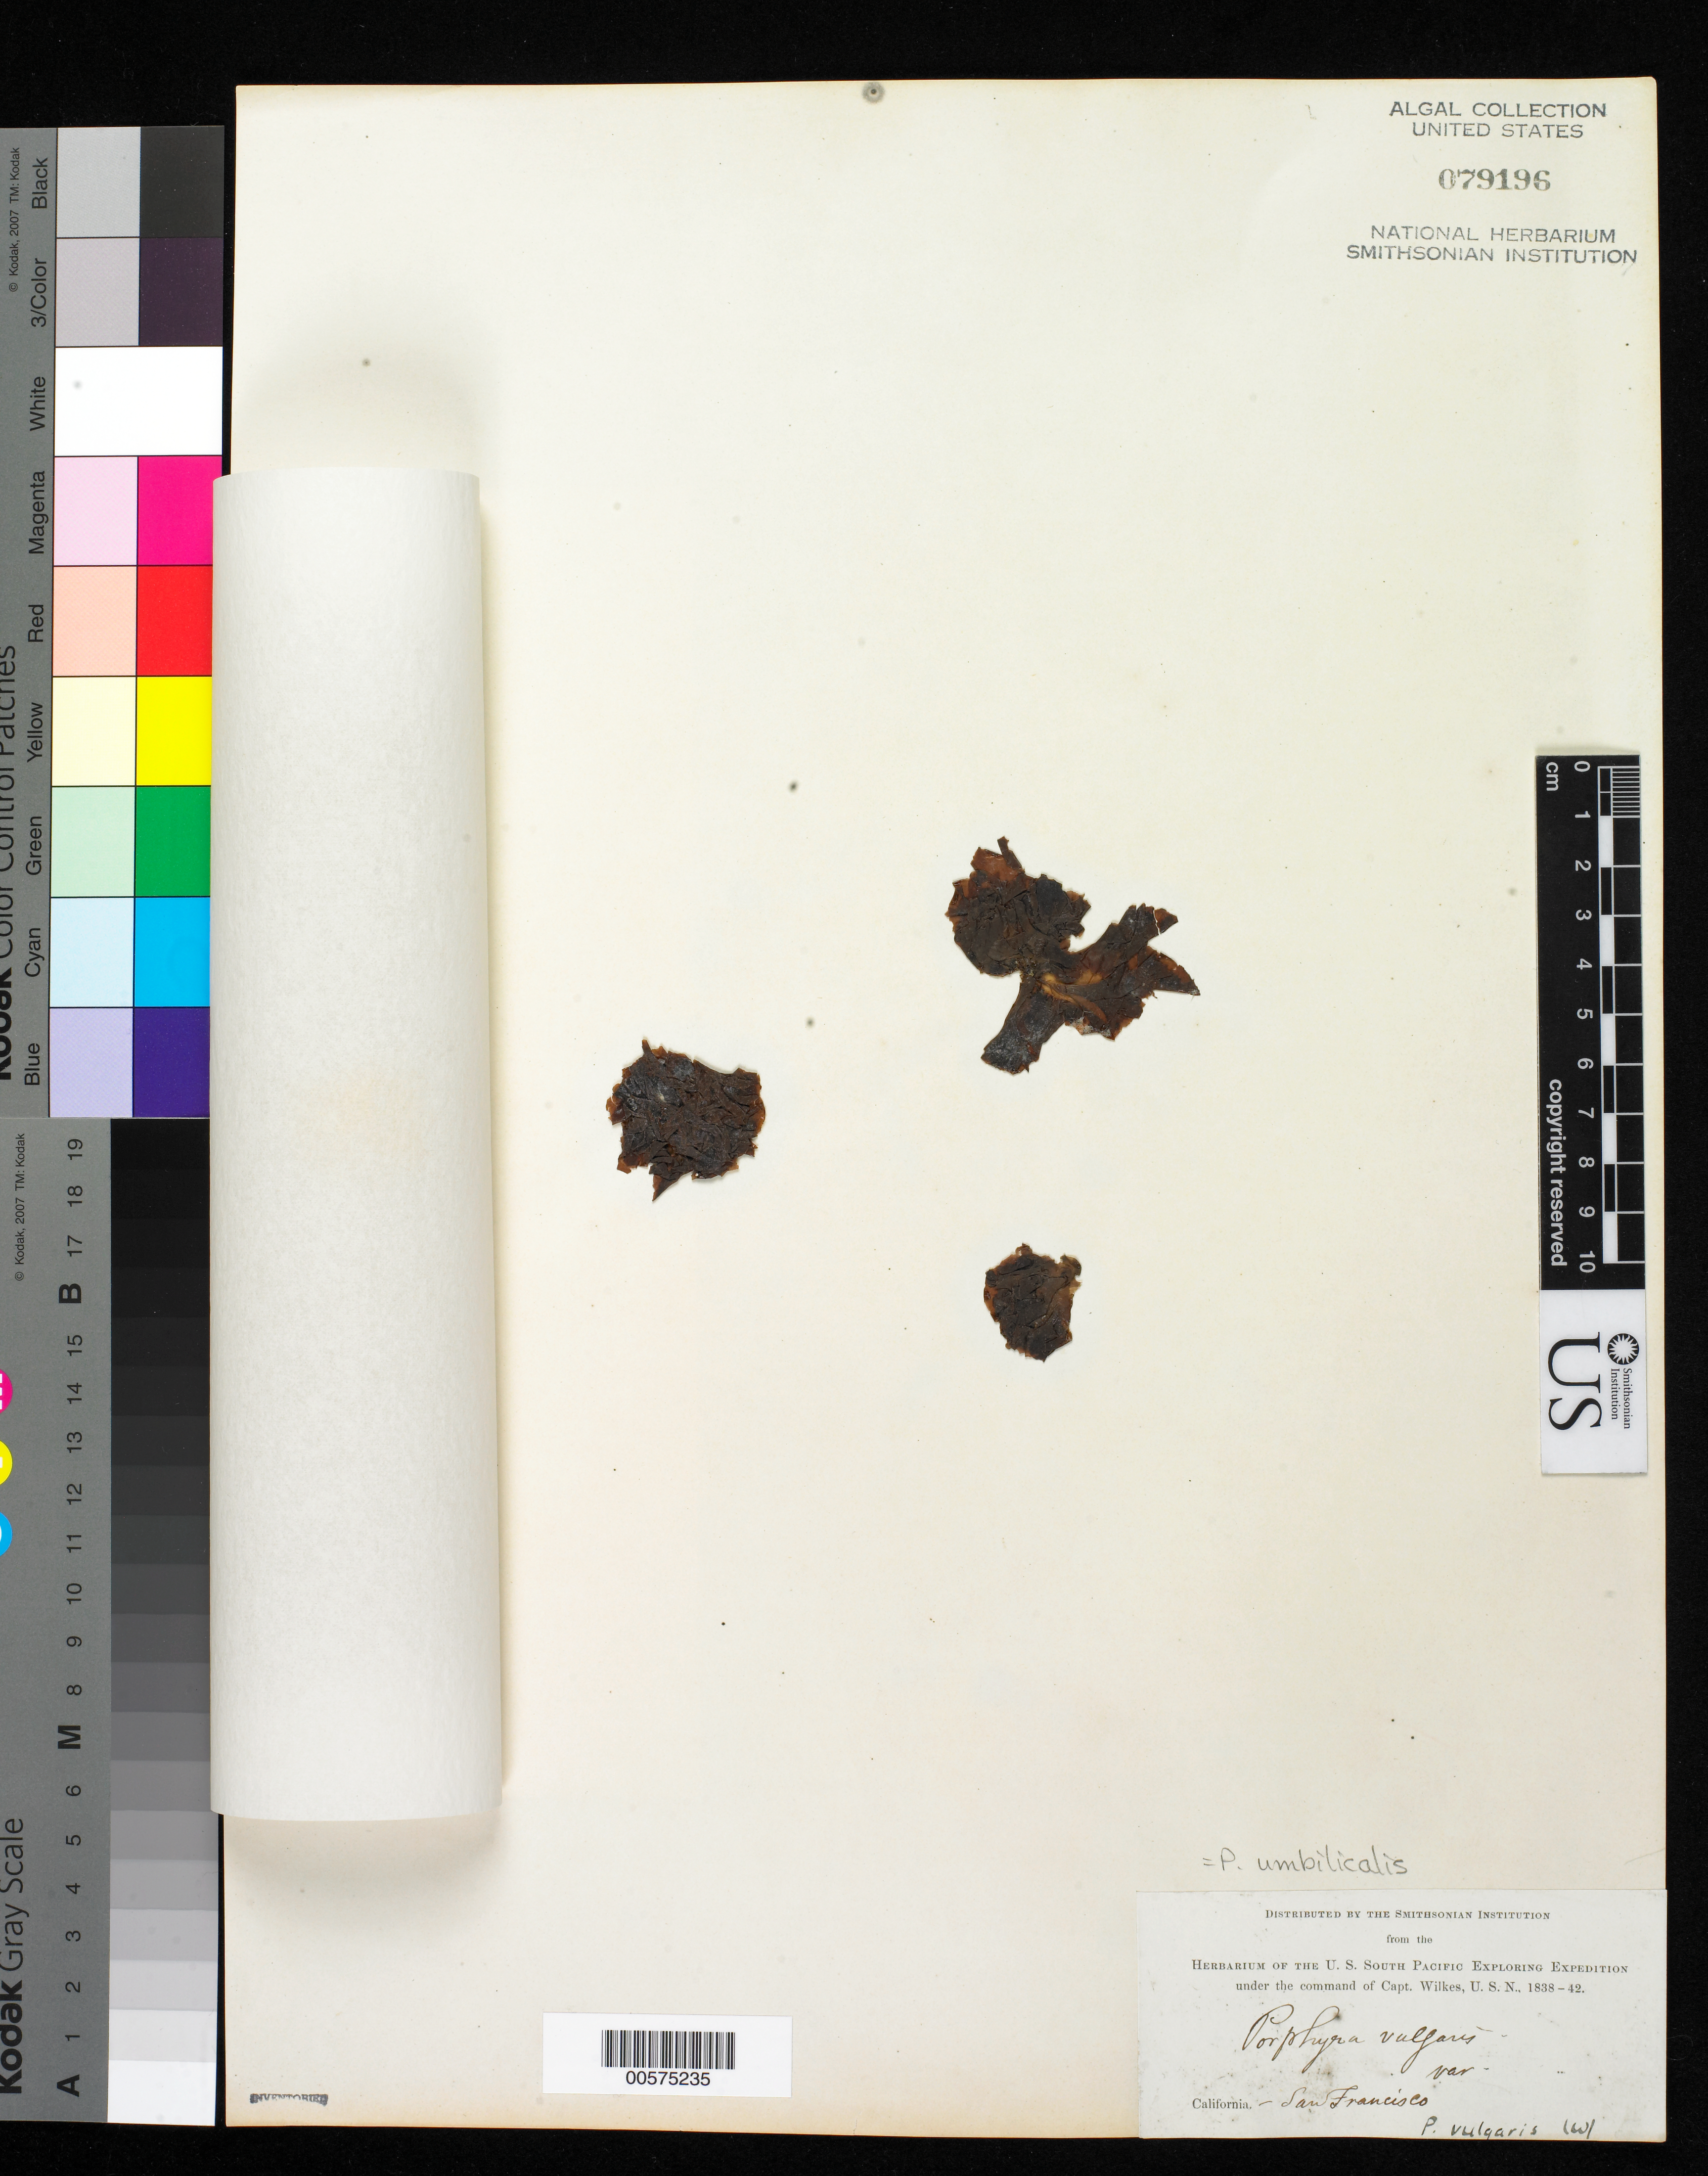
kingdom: Plantae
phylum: Rhodophyta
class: Bangiophyceae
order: Bangiales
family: Bangiaceae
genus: Porphyra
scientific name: Porphyra umbilicalis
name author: Kütz.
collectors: W. D. Brackenridge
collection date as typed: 1841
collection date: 1841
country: United States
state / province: California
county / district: San Francisco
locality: San Francisco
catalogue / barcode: US 79196